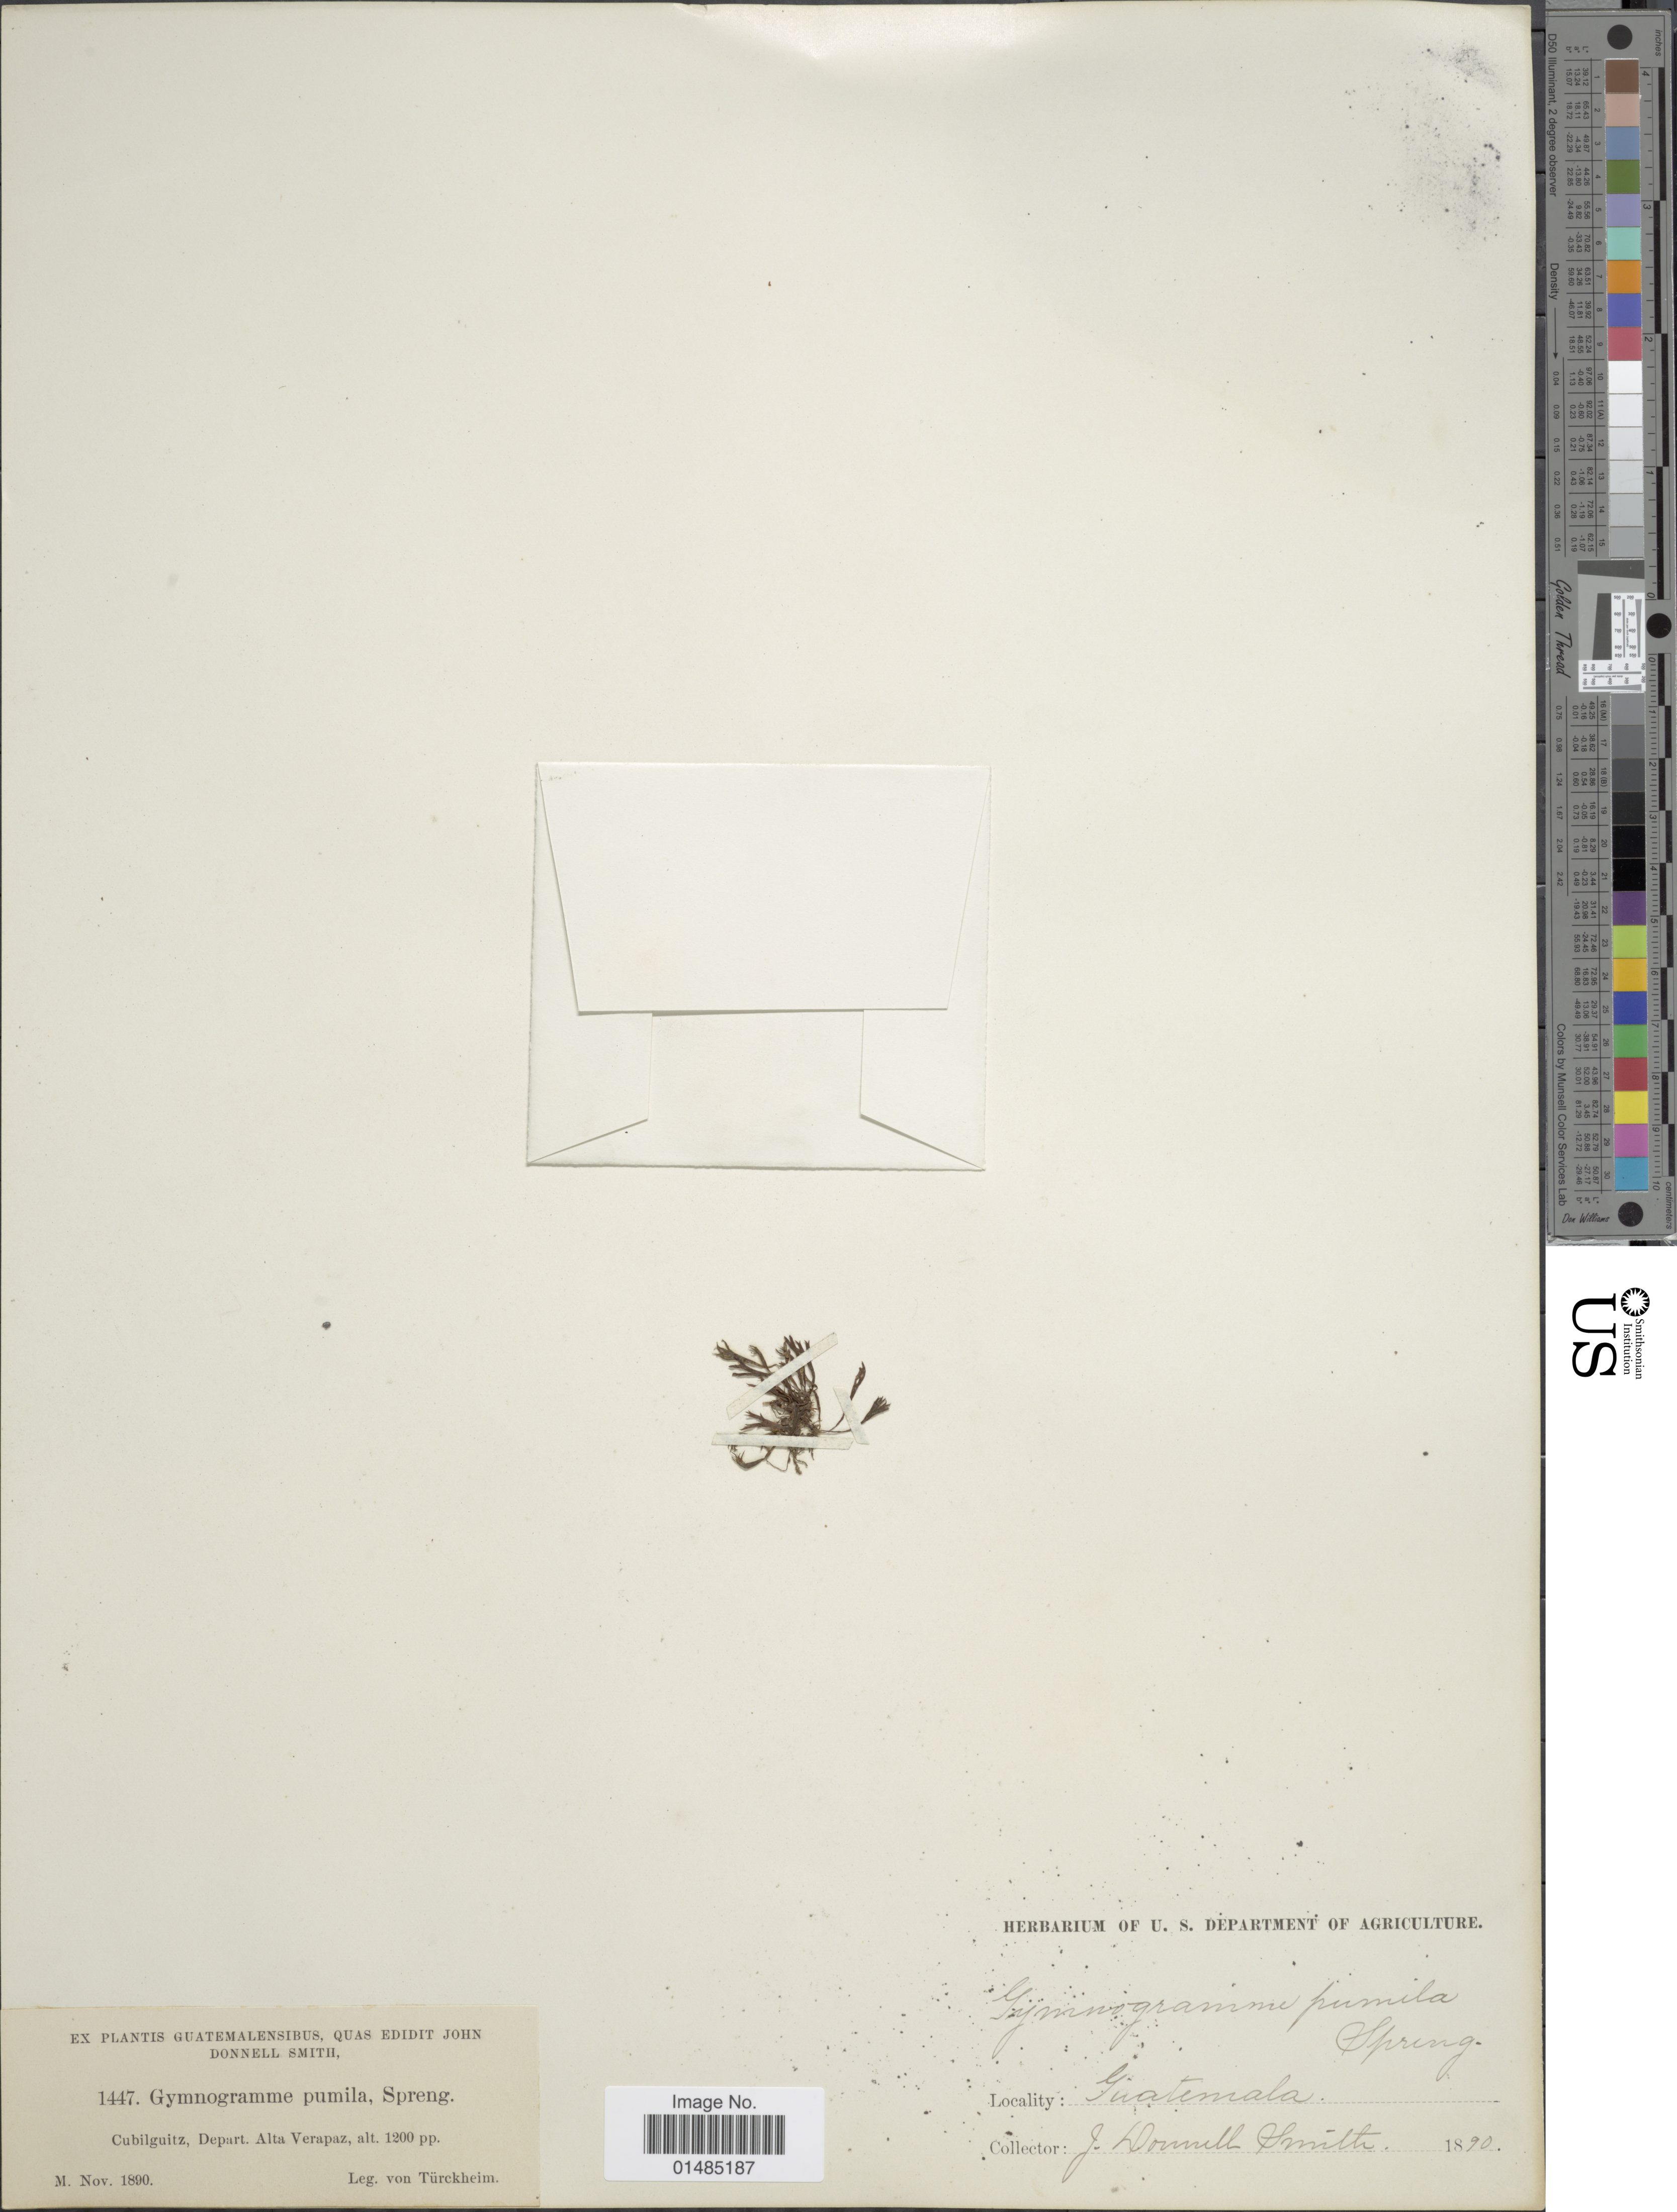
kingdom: Plantae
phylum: Tracheophyta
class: Polypodiopsida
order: Polypodiales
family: Pteridaceae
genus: Hecistopteris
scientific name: Hecistopteris pumila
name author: Christ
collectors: J. Donnell Smith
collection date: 1890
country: Guatemala